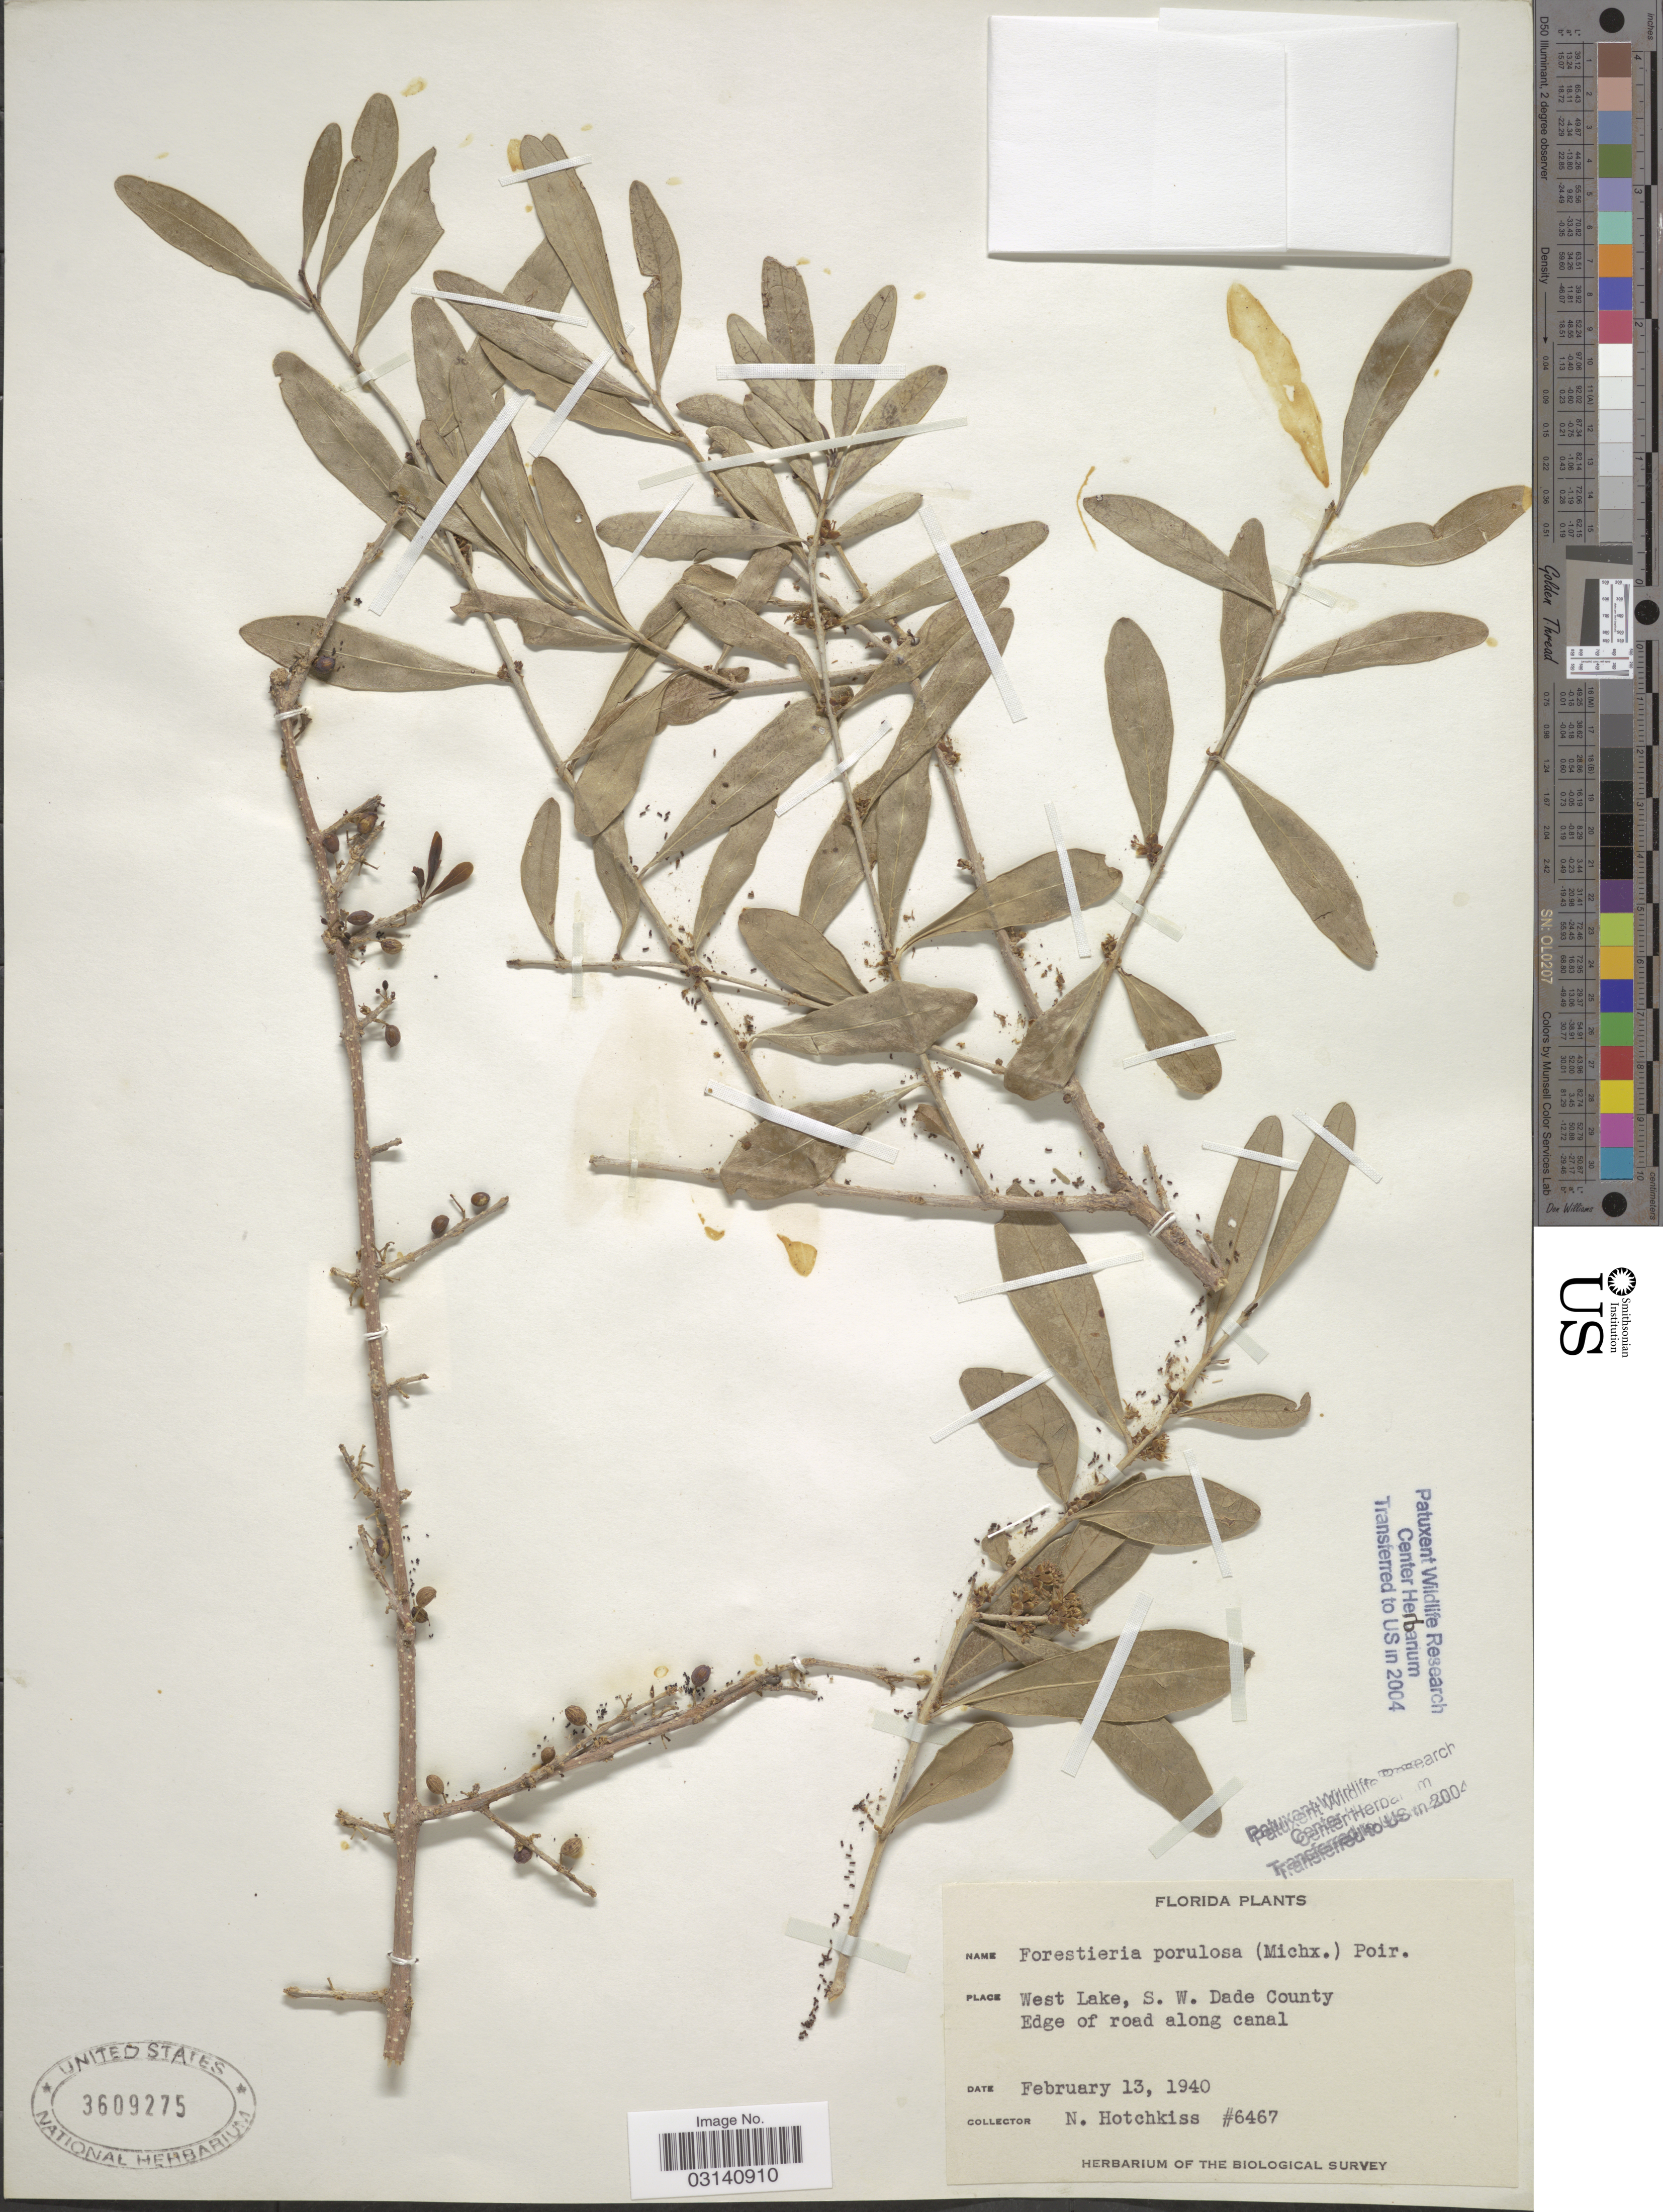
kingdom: Plantae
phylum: Tracheophyta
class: Magnoliopsida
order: Lamiales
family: Oleaceae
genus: Forestiera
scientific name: Forestiera segregata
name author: (Jacq.) Krug & Urb.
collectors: N. Hotchkiss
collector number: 6467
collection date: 1940-02-13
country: United States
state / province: Florida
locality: West Lake, S. W. Dade County. Edge of road along canal.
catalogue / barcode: US 3609275